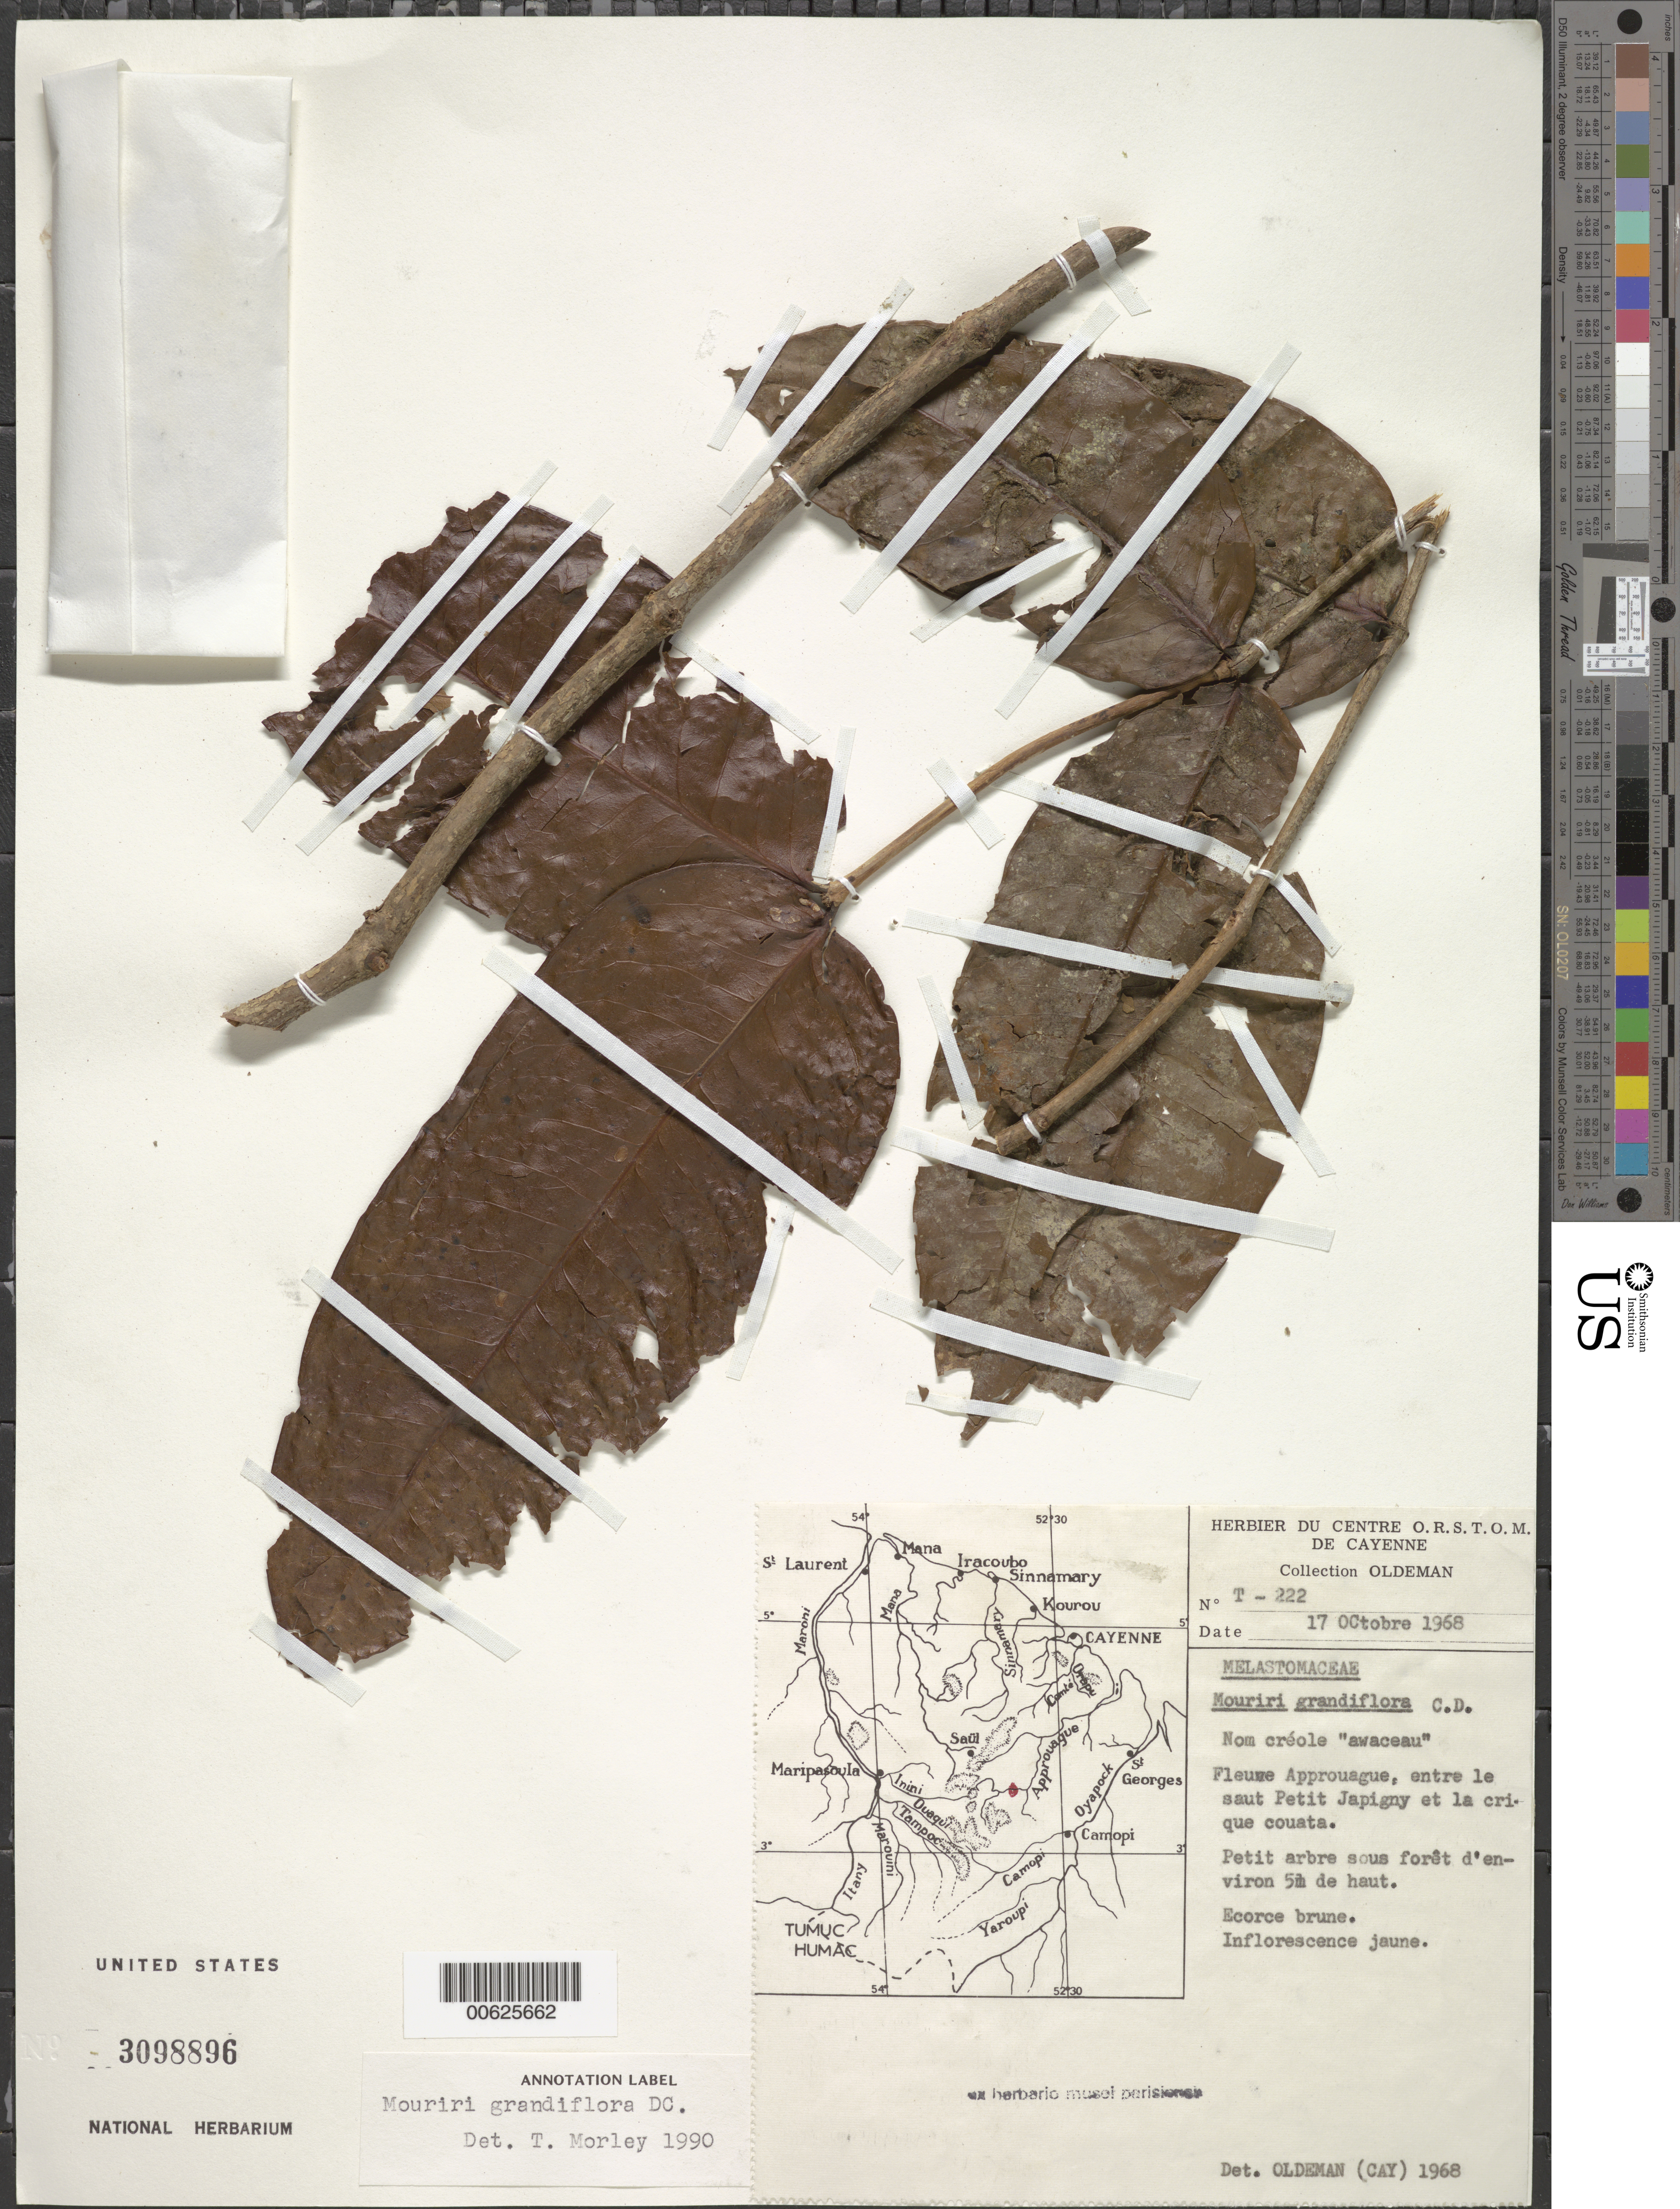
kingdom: Plantae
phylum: Tracheophyta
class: Magnoliopsida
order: Myrtales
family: Melastomataceae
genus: Mouriri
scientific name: Mouriri grandiflora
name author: DC.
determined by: Morley, T.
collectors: R. Oldeman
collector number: T 222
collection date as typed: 17-Oct-68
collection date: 1968-10-17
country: French Guiana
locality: Approuague R., entre la crique Couata et le saut Japigny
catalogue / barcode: US 3098896